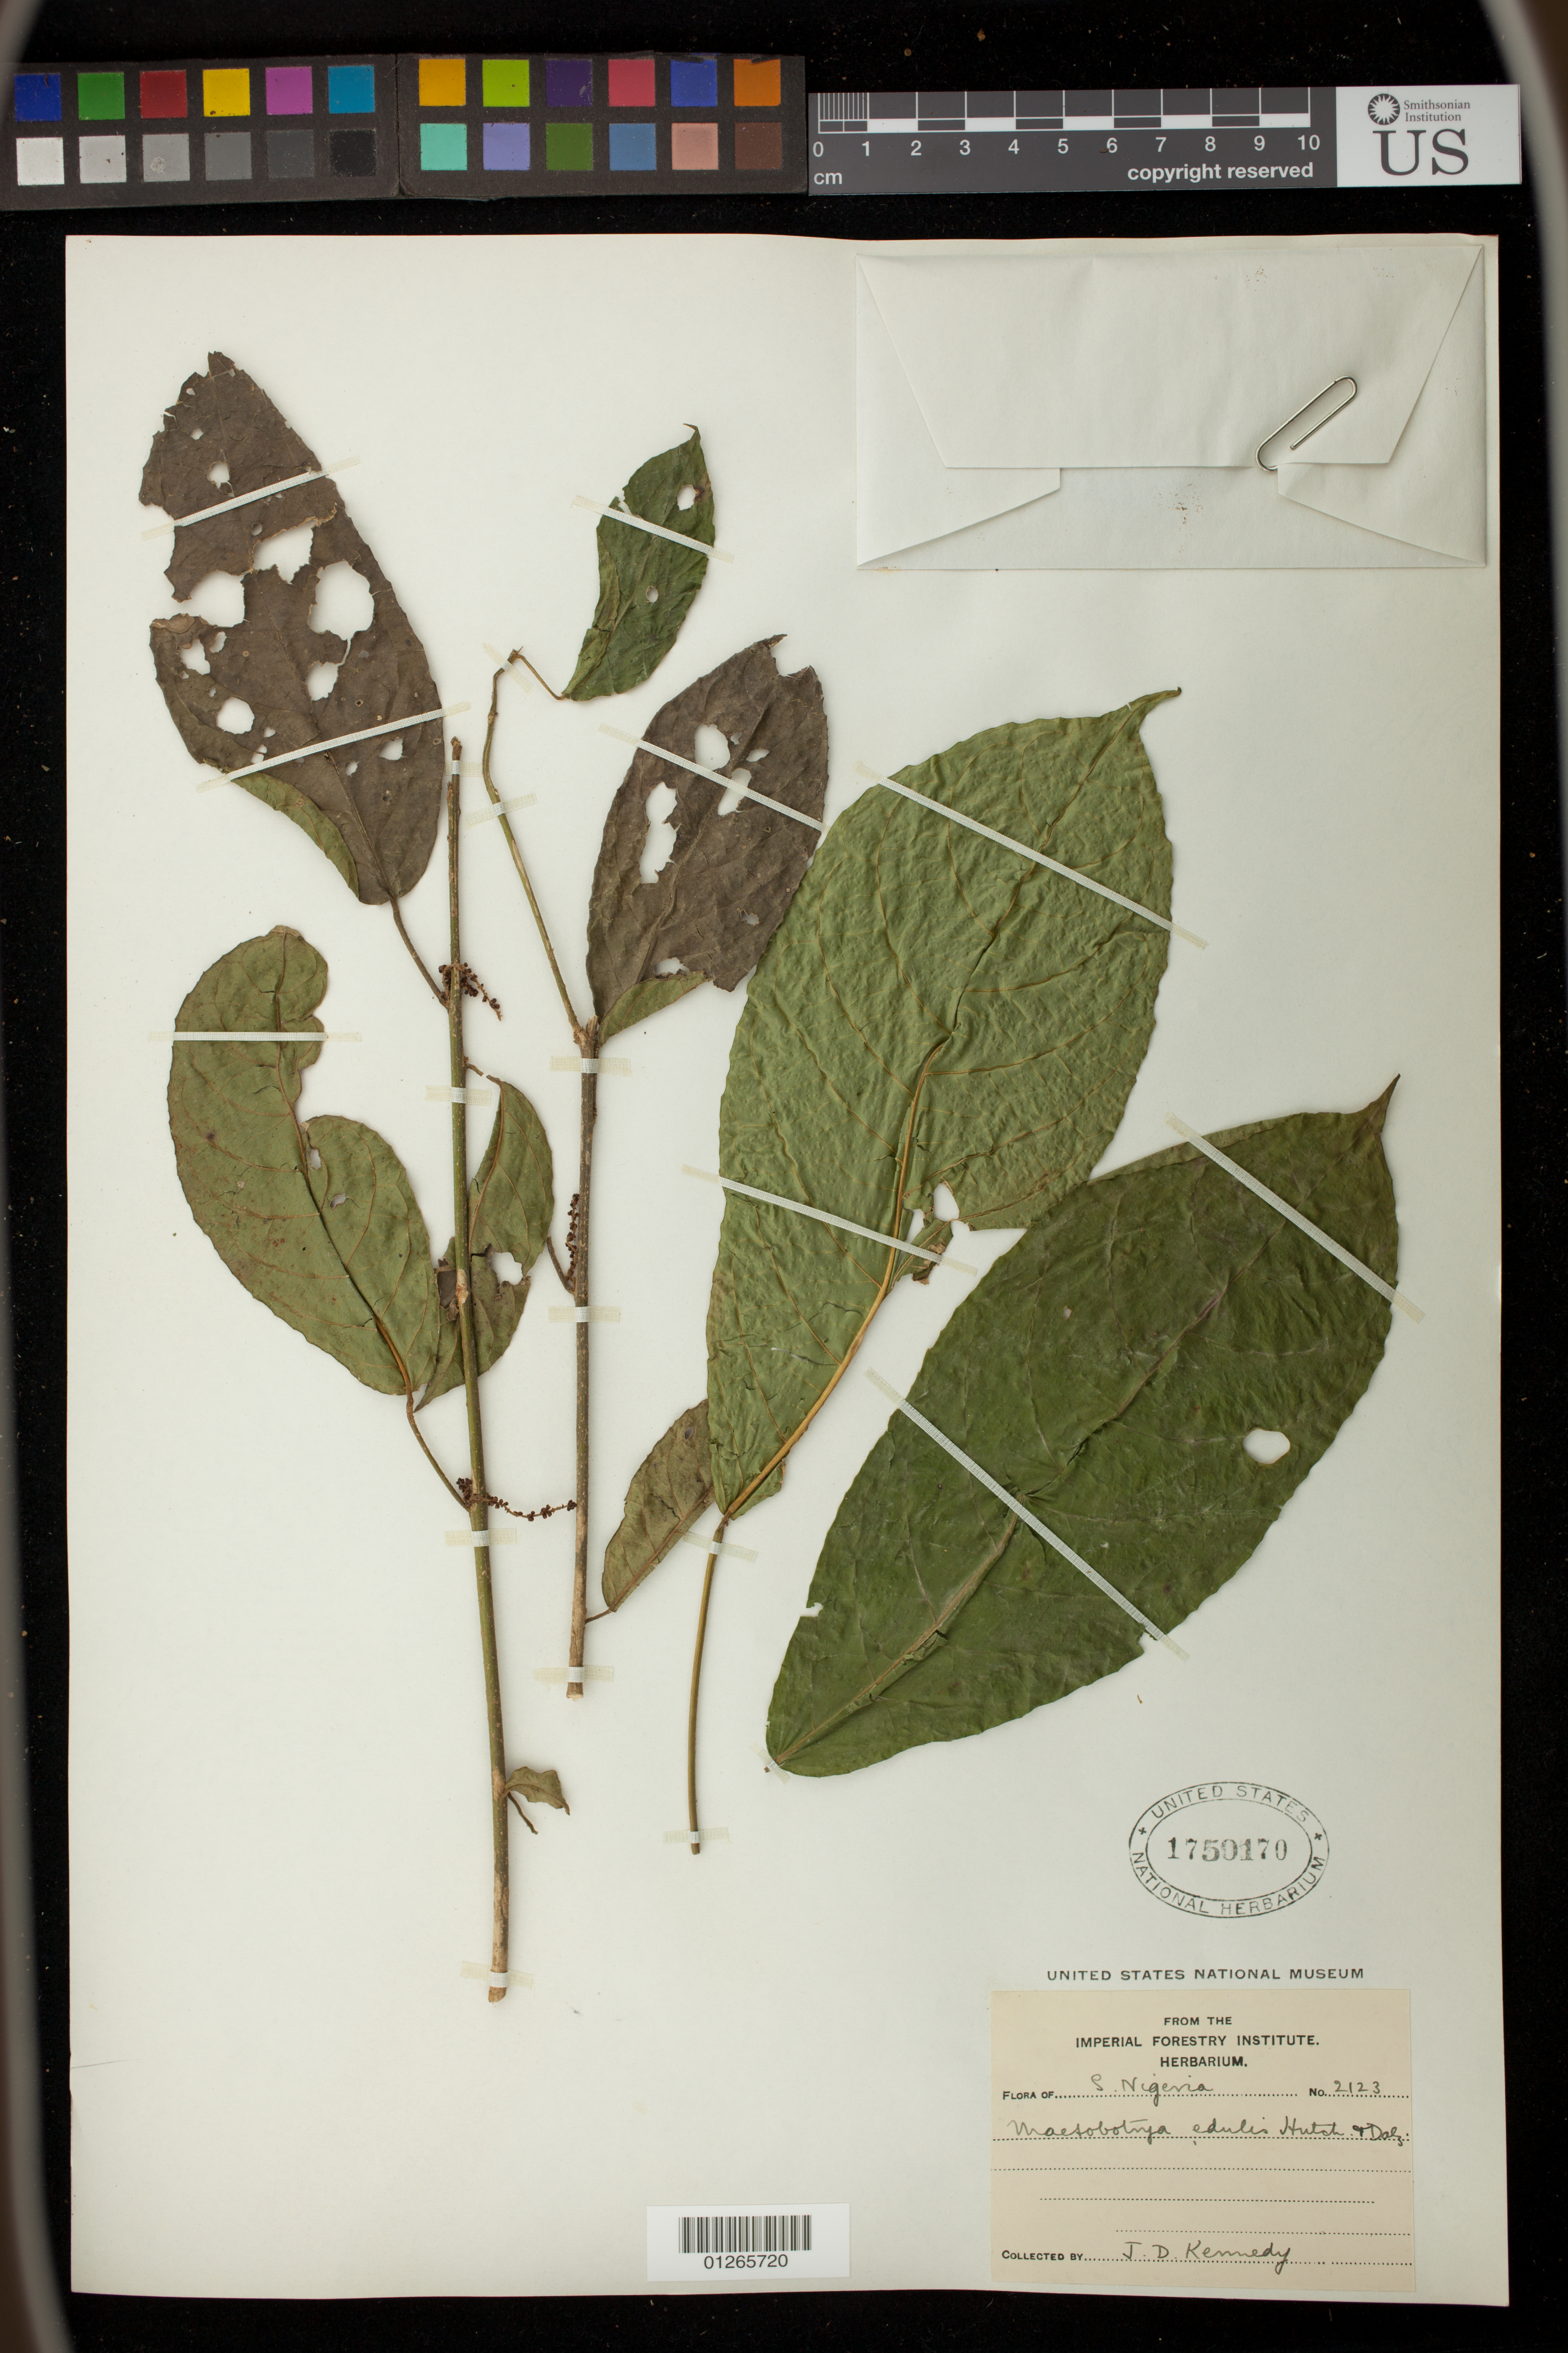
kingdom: Plantae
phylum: Tracheophyta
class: Magnoliopsida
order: Malpighiales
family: Phyllanthaceae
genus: Maesobotrya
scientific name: Maesobotrya barteri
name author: (Baill.) Hutch.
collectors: J. D. Kennedy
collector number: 2123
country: Nigeria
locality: S. Nigeria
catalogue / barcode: US 1750170